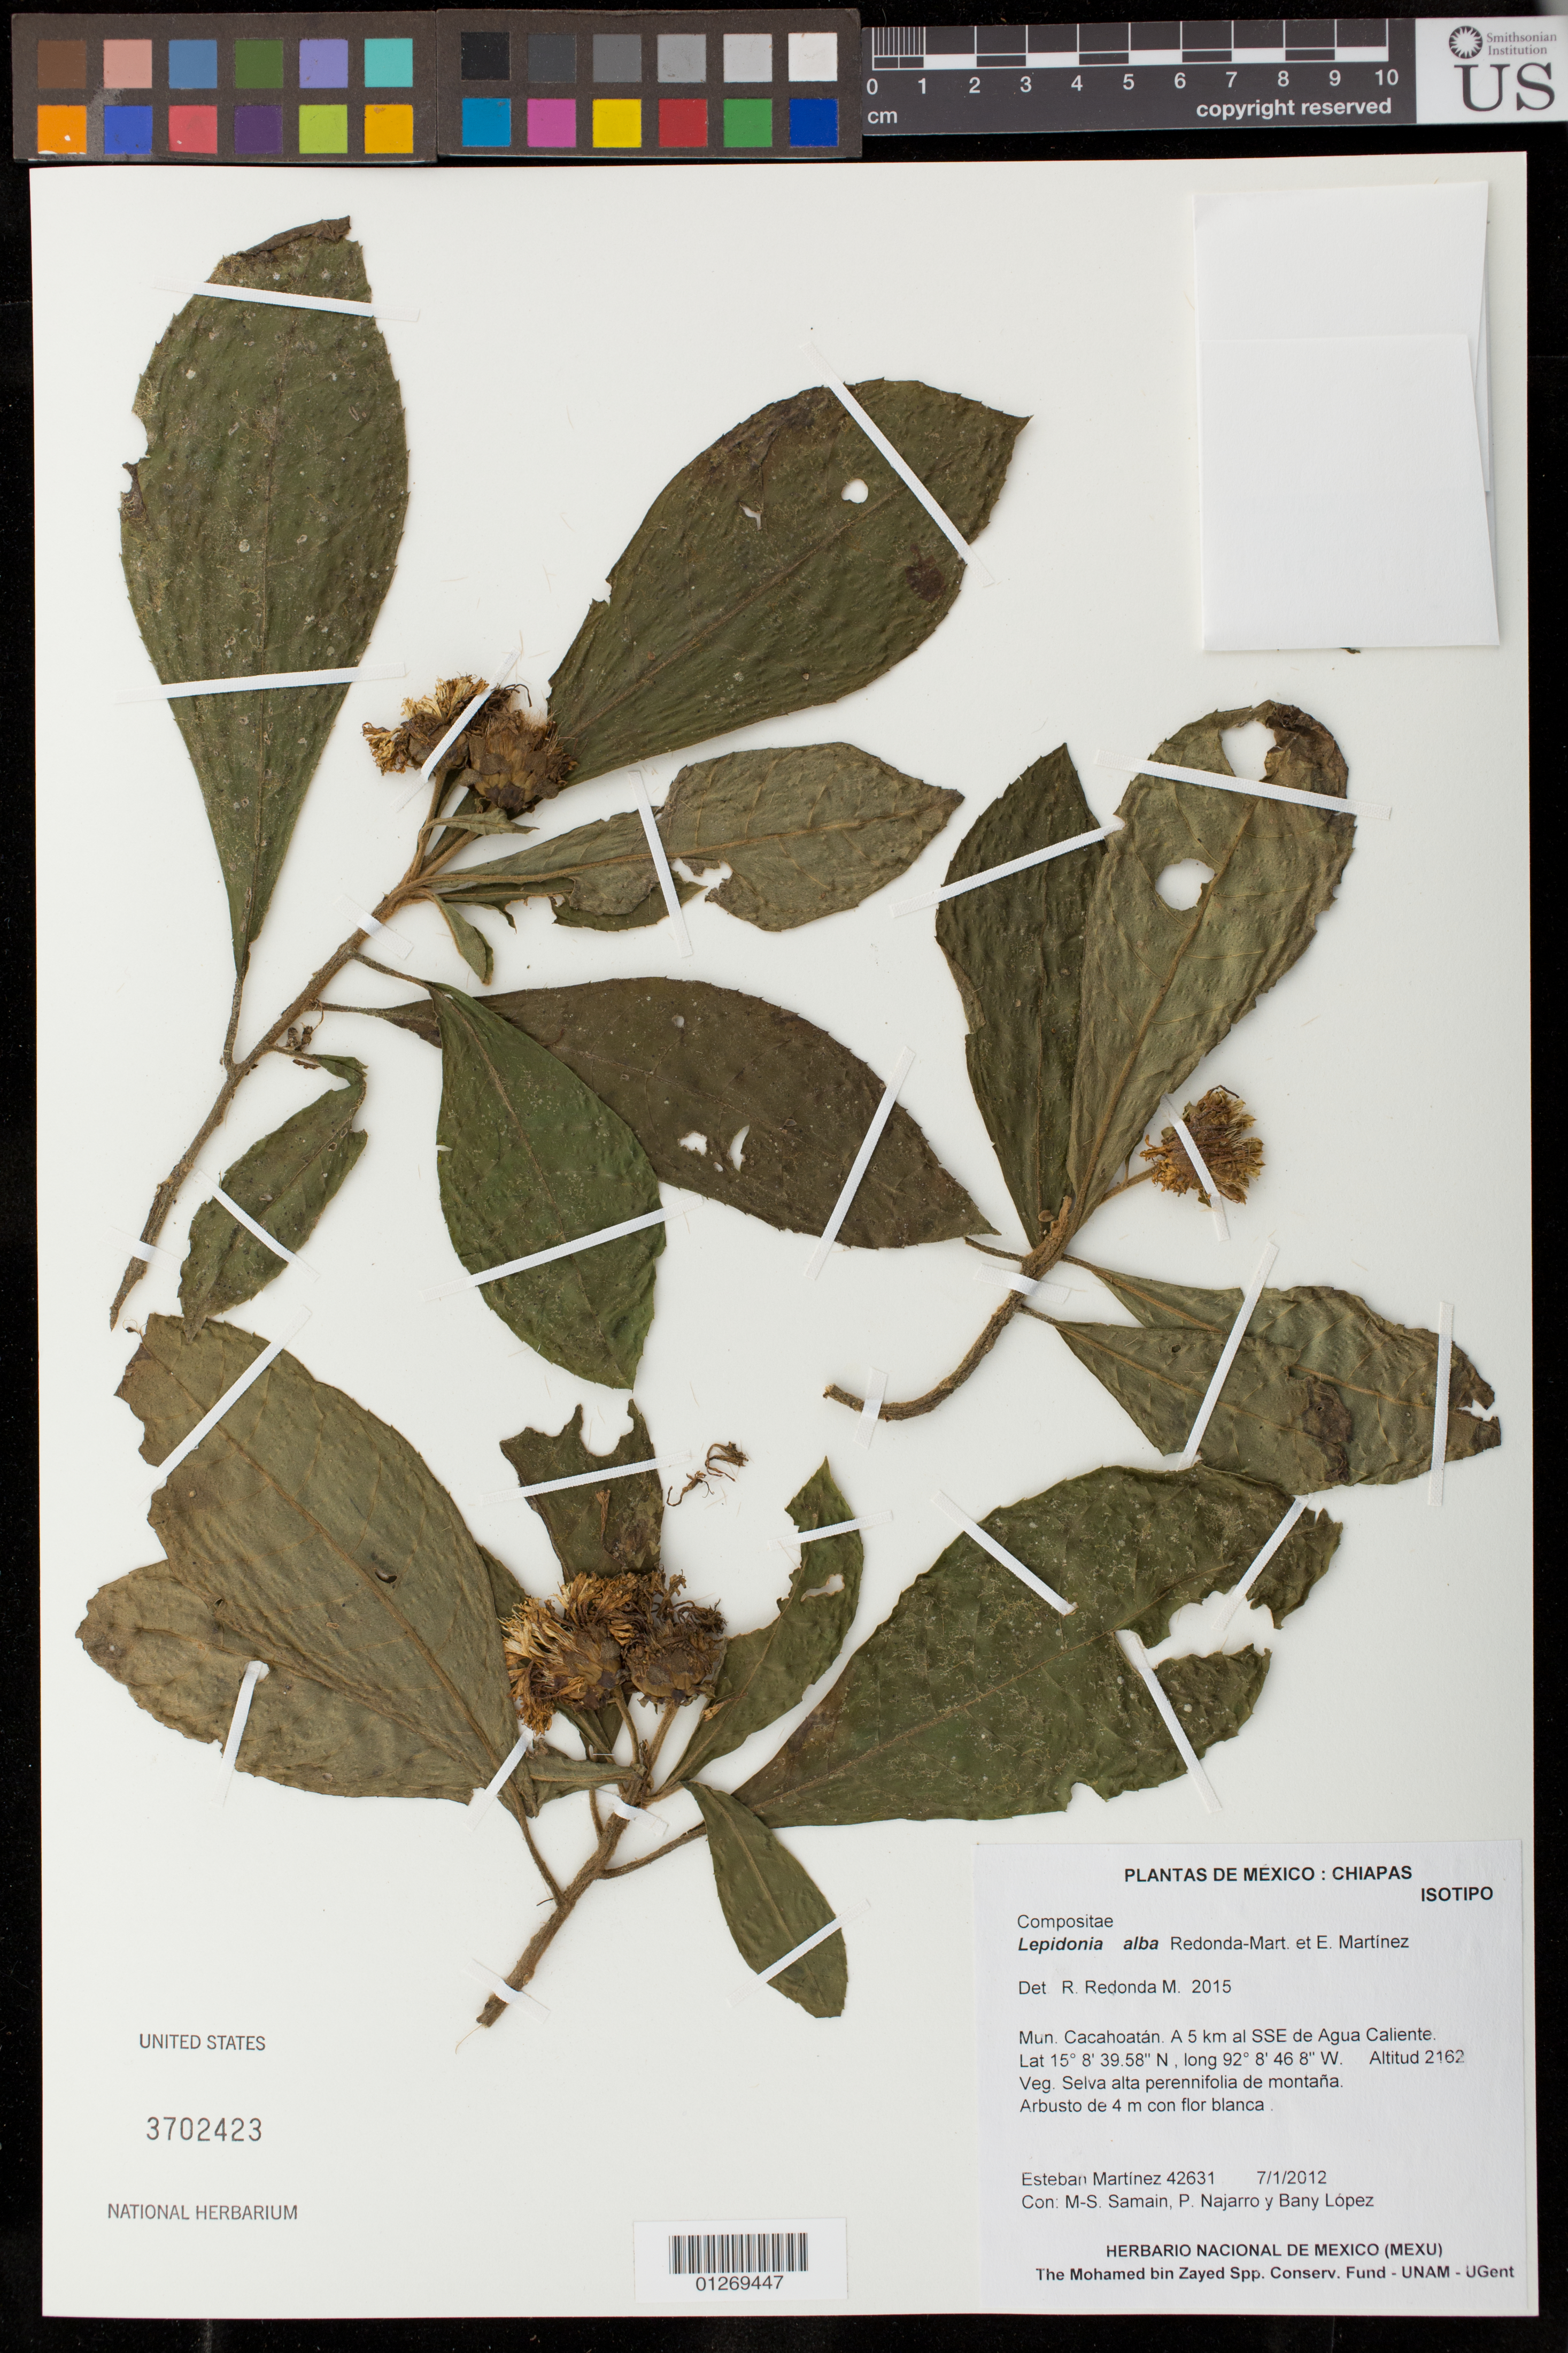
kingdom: Plantae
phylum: Tracheophyta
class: Magnoliopsida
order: Asterales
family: Asteraceae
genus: Lepidonia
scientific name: Lepidonia alba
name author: Redonda-Mart. & Martínez S.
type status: Isotype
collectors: E. M. Martínez S., M.-S. Samain, P. Najarro & B. López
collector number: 42631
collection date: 2012-01-07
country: Mexico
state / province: Chiapas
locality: Mun. Cacahoatán. A 5 km al SSE de Agua Calienta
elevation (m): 2162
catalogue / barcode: US 3702423